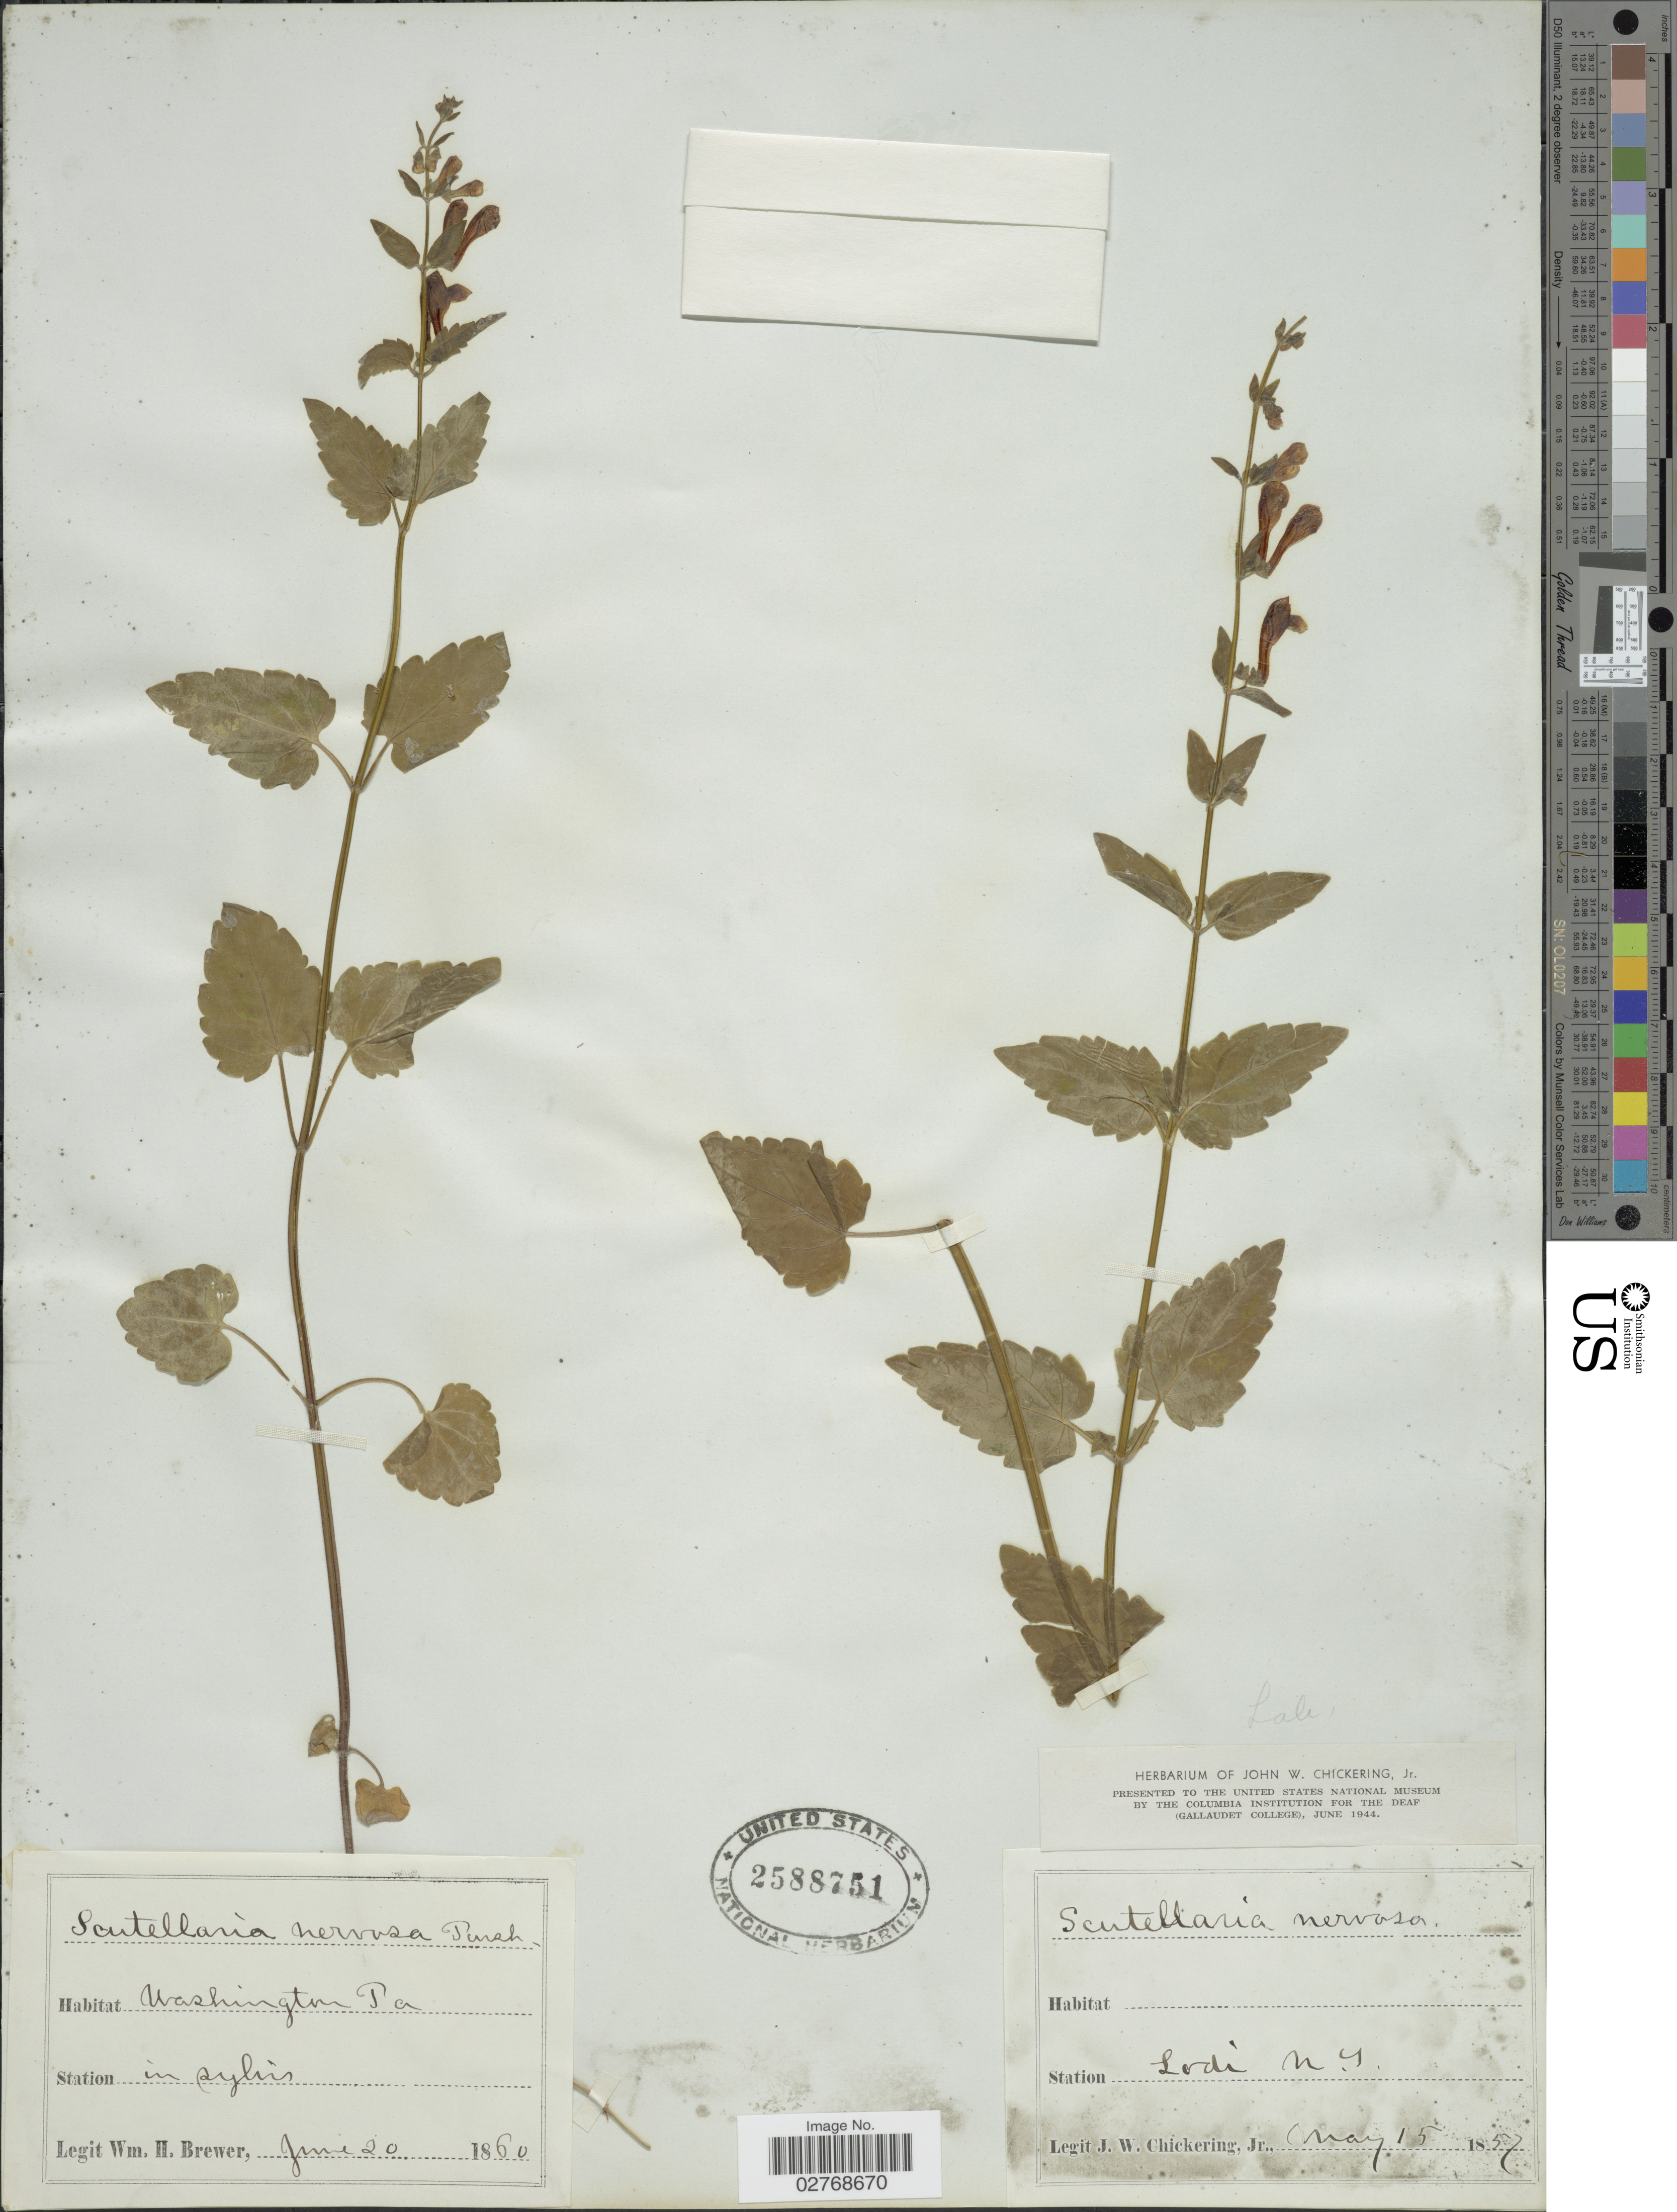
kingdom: Plantae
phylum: Tracheophyta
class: Magnoliopsida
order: Lamiales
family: Lamiaceae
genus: Scutellaria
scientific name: Scutellaria nervosa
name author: Pursh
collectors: J. W. Chickering Jr.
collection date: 1857-05-15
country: United States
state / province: New York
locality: Station Lodi.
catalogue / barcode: US 2588751-2